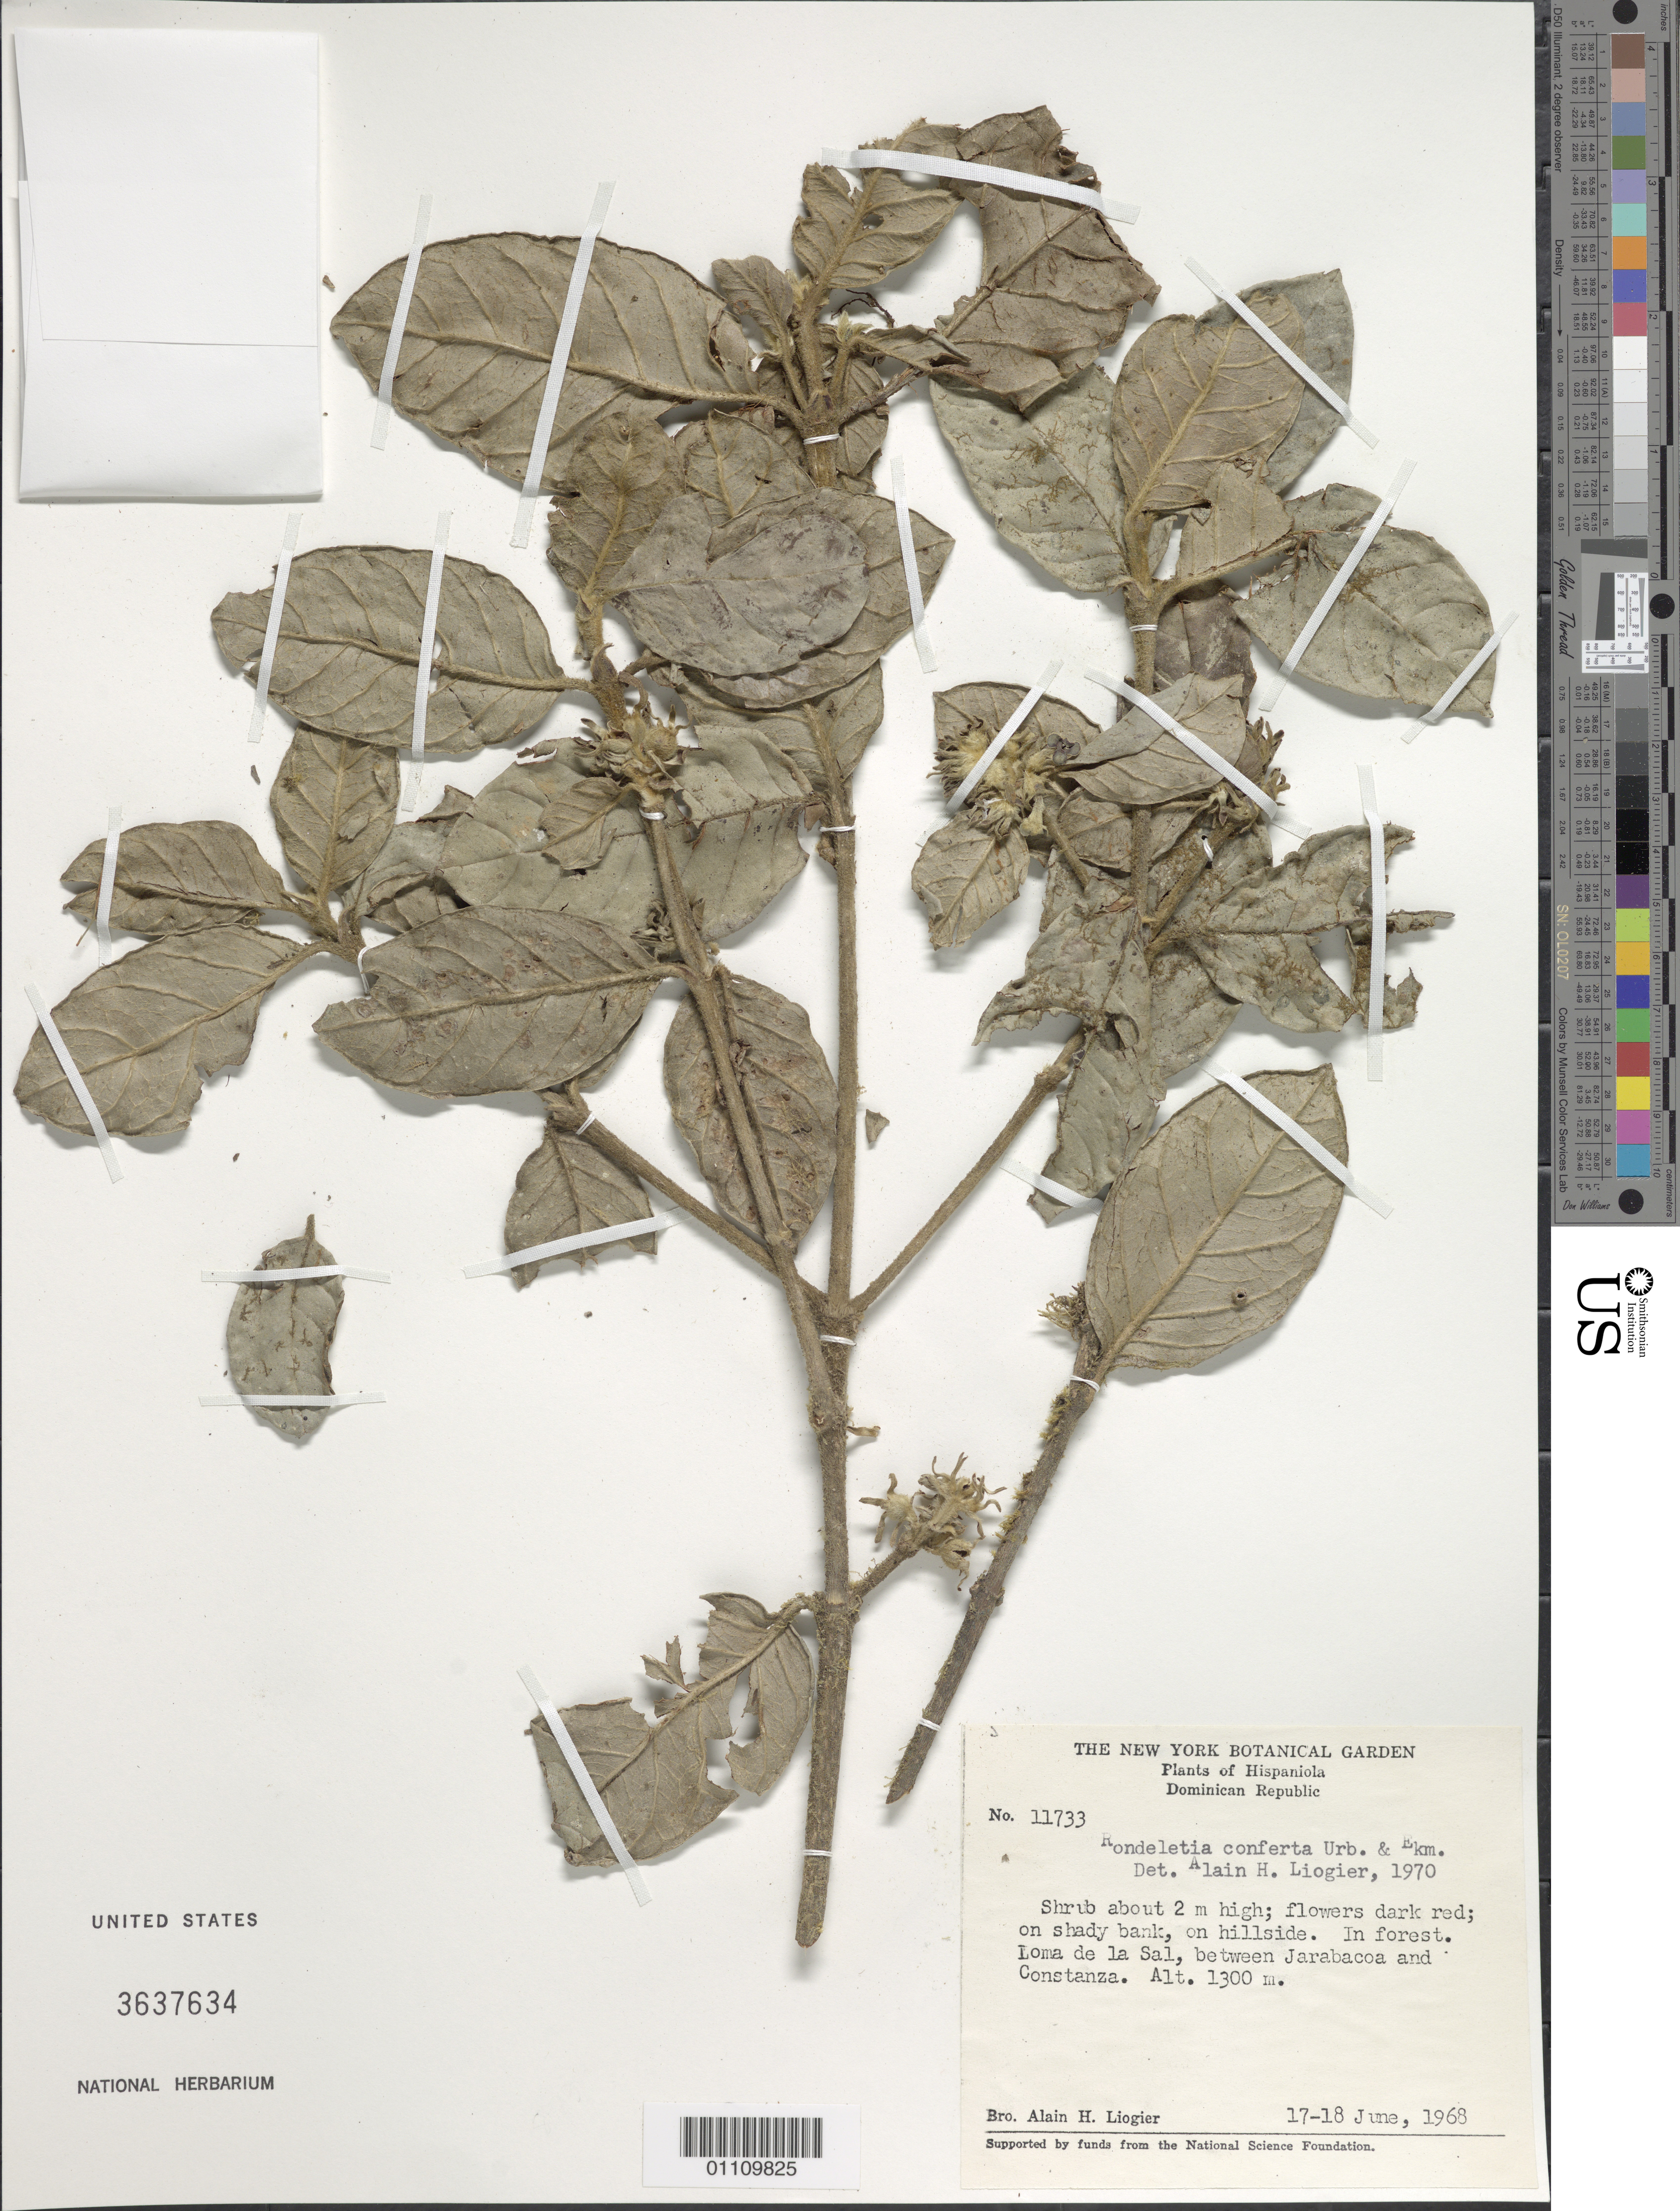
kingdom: Plantae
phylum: Tracheophyta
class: Magnoliopsida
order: Gentianales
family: Rubiaceae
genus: Rondeletia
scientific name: Rondeletia conferta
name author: Urb. & Ekman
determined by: Liogier, Alain H.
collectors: A. H. Liogier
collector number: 11733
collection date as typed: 17 Jun 1968 to 18 Jun 1968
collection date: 1968-06-17/1968-06-18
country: Dominican Republic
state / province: La Vega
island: Hispaniola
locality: Loma de la Sal, between Jarabacoa and Constanza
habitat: On shady bank, on hillside; forest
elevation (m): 1300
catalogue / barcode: US 3637634